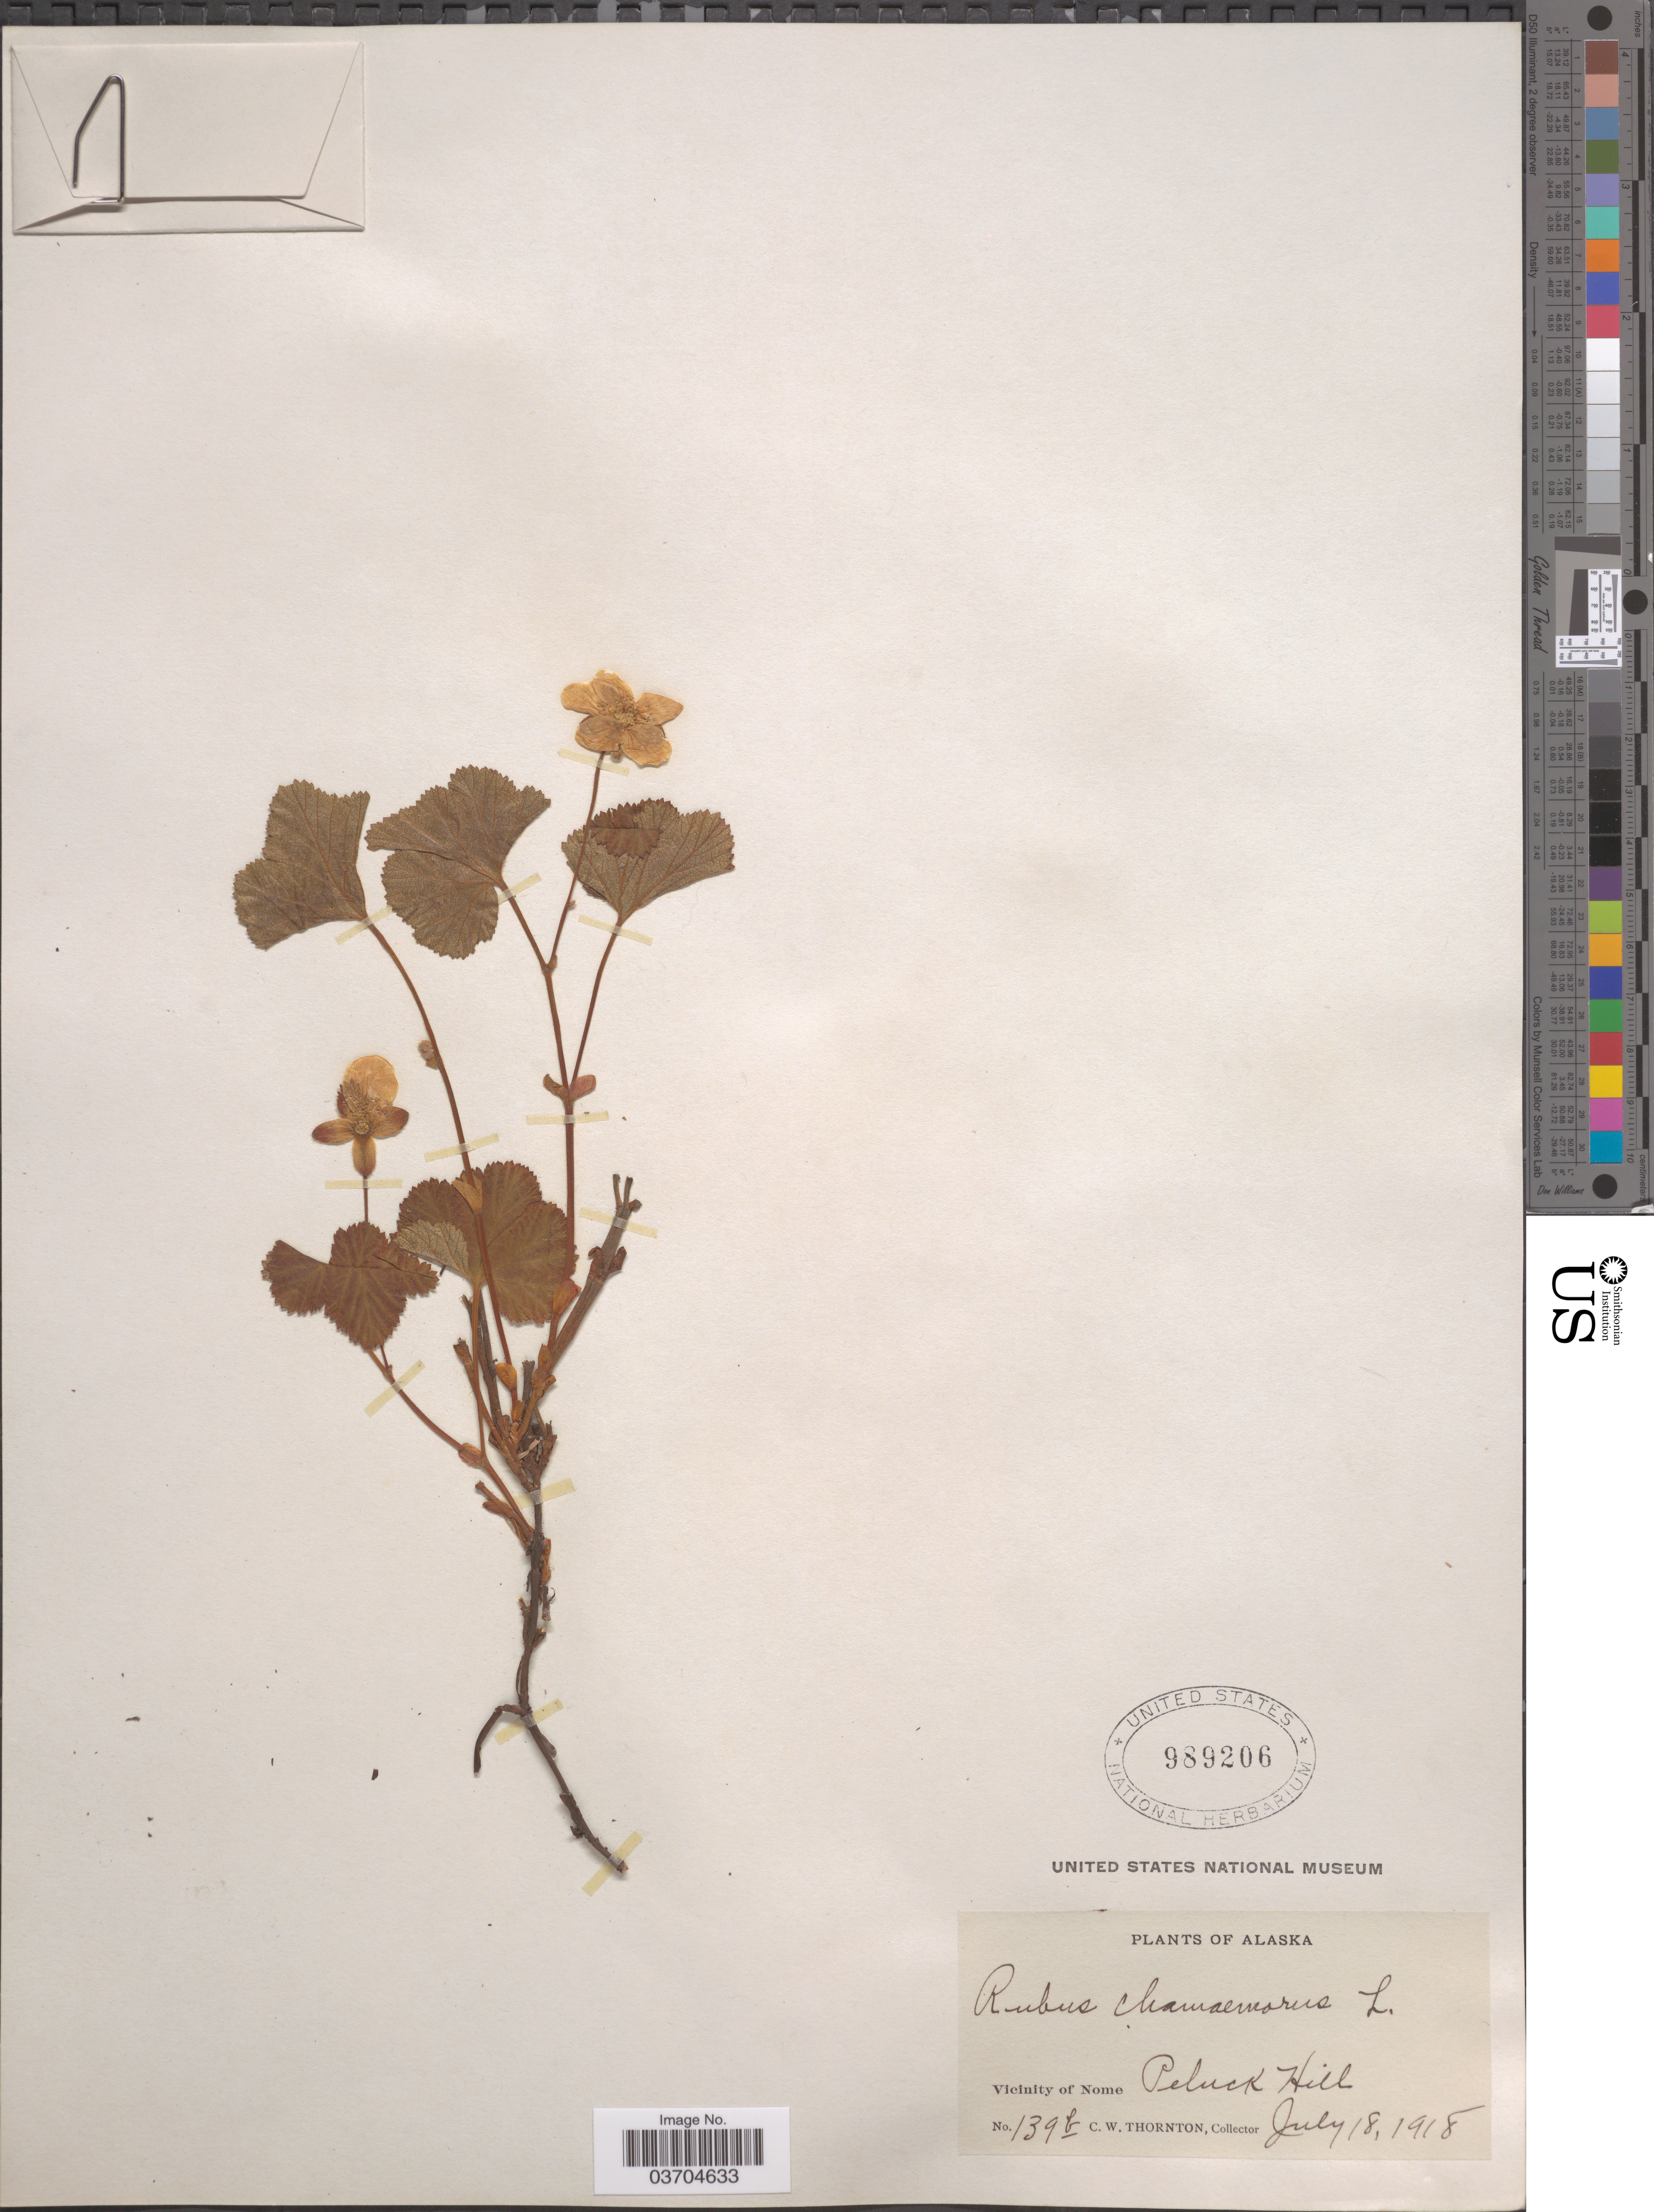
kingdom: Plantae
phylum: Tracheophyta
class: Magnoliopsida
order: Rosales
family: Rosaceae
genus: Rubus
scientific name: Rubus chamaemorus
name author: L.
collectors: C. Thornton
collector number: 139b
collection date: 1918-07-18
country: United States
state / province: Alaska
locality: Vicinity of Nome. Peluck Hill.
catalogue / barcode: US 989206